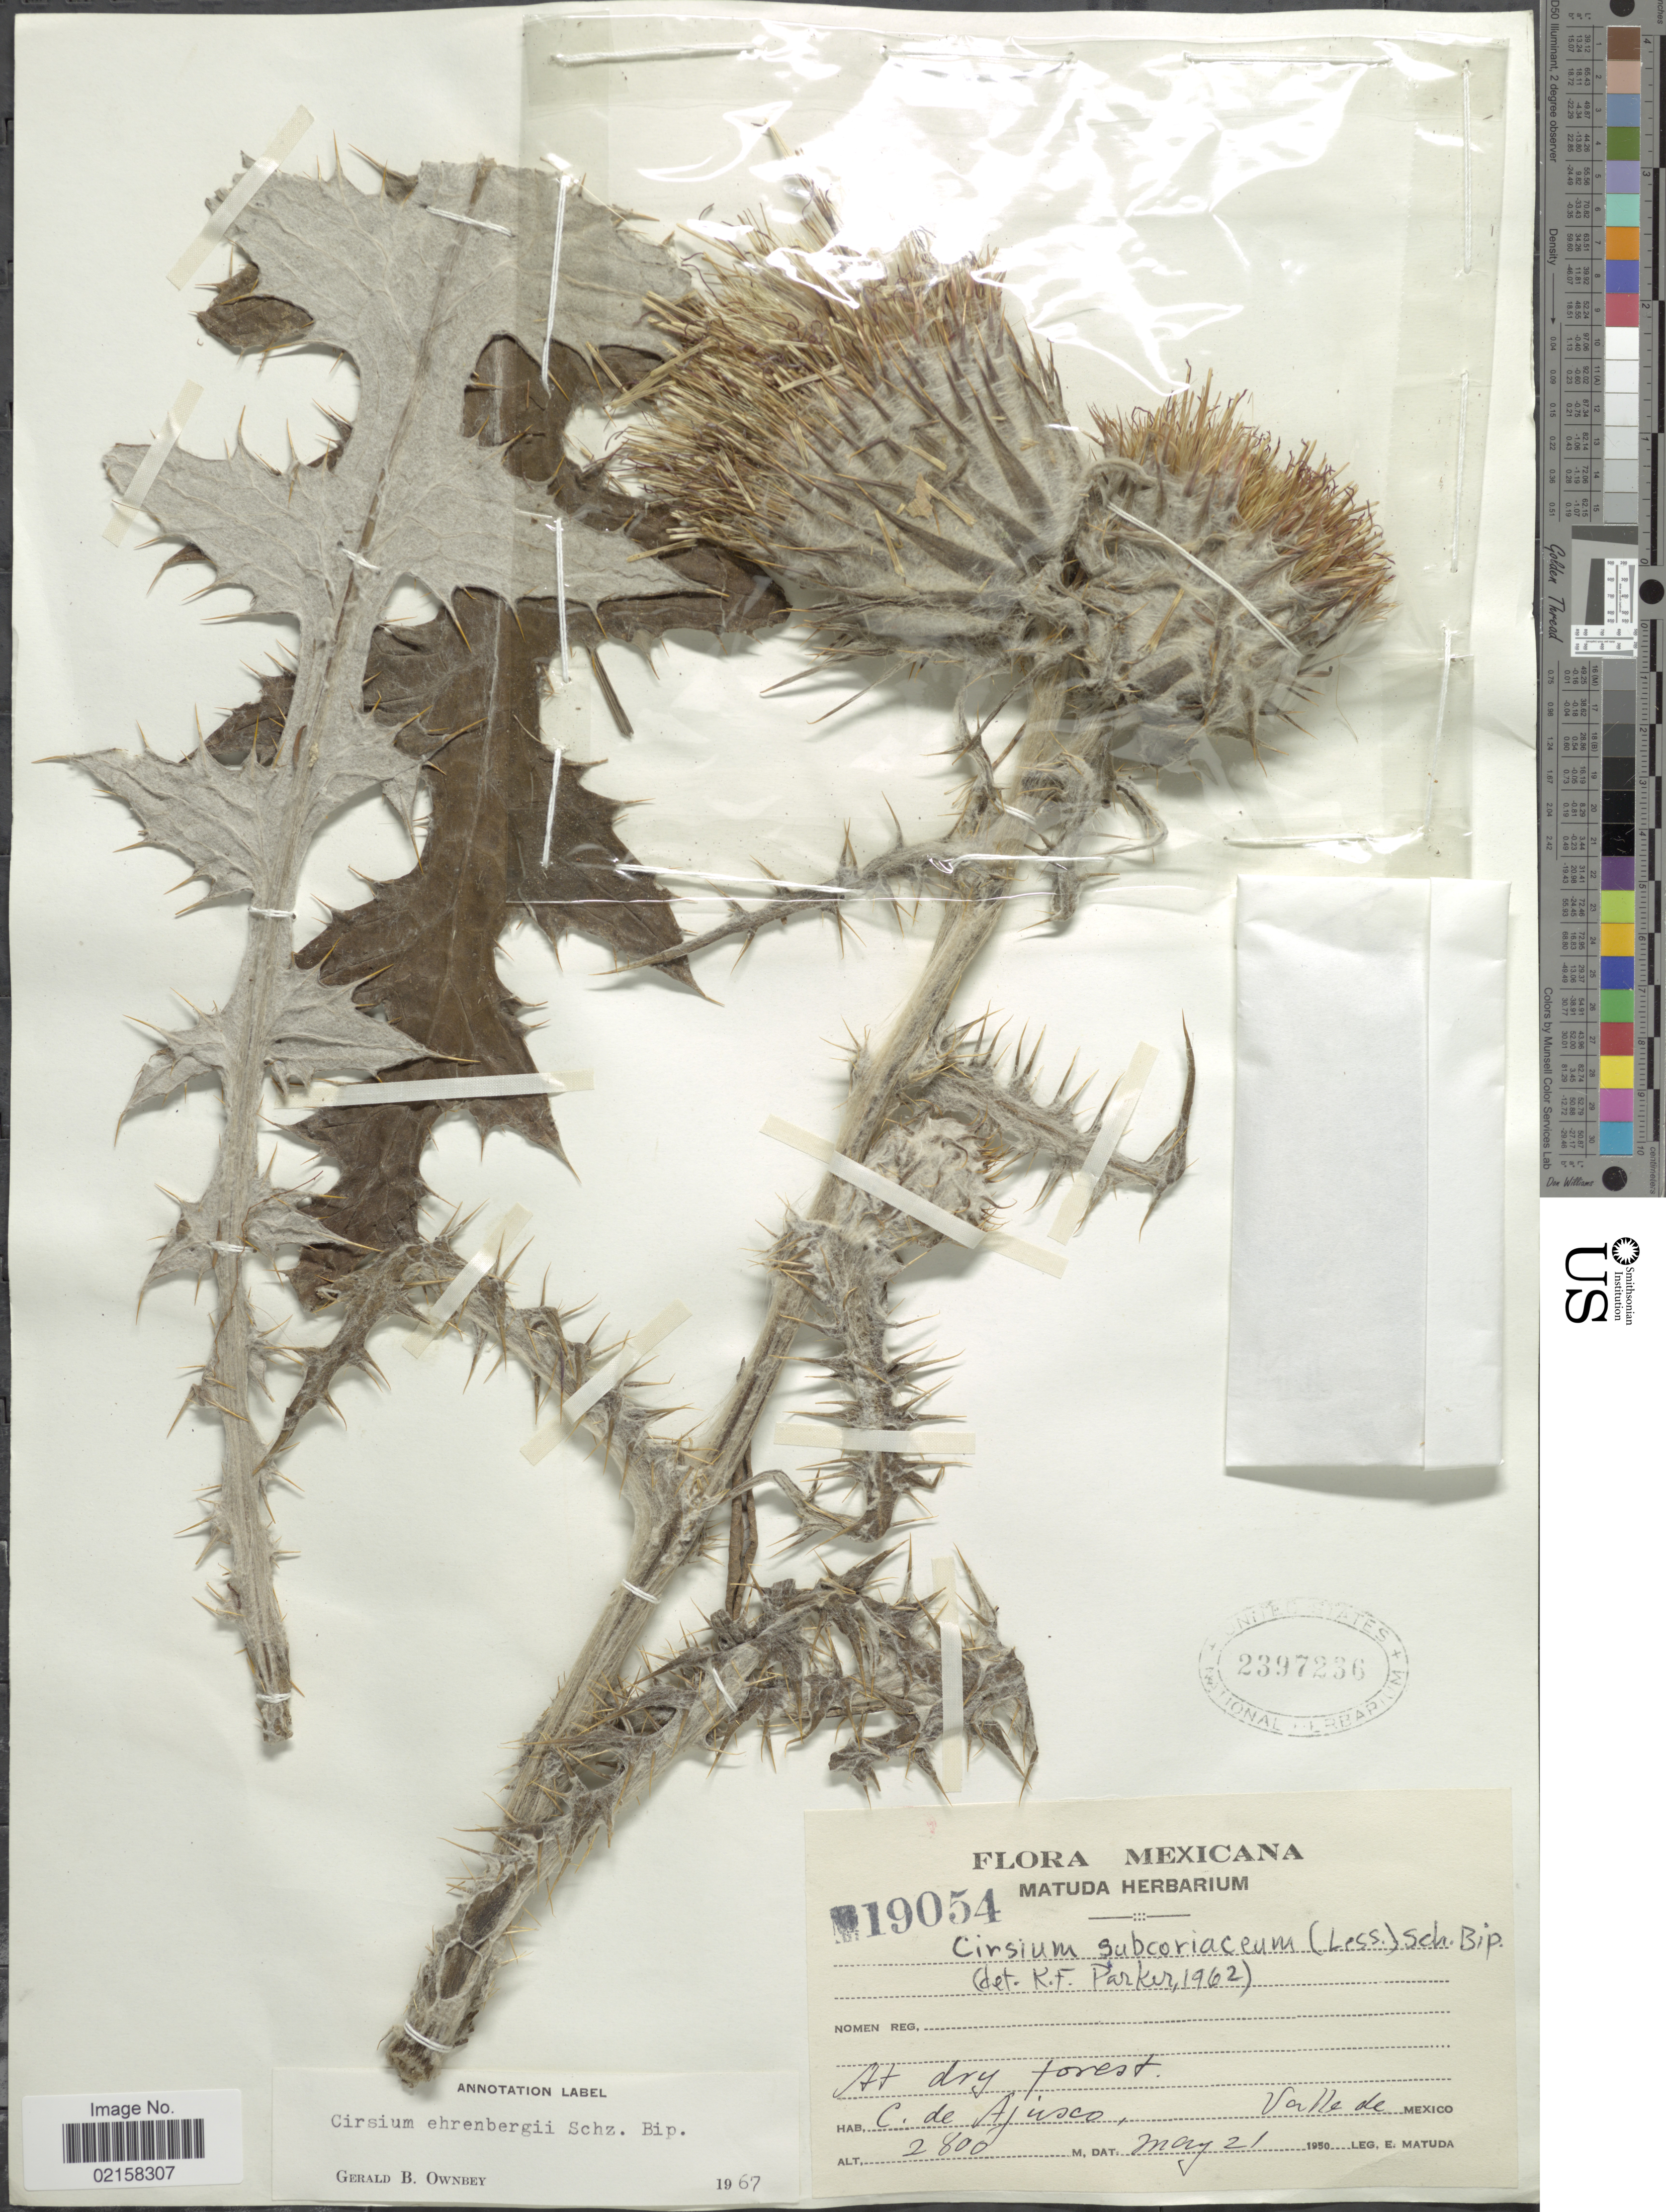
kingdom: Plantae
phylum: Tracheophyta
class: Magnoliopsida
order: Asterales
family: Asteraceae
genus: Cirsium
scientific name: Cirsium ehrenbergii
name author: Sch. Bip.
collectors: E. Matuda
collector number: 19054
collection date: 1950-05-21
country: Mexico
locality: C. de Ajusco, Valle de Mexico.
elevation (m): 2800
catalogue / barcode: US 2397236